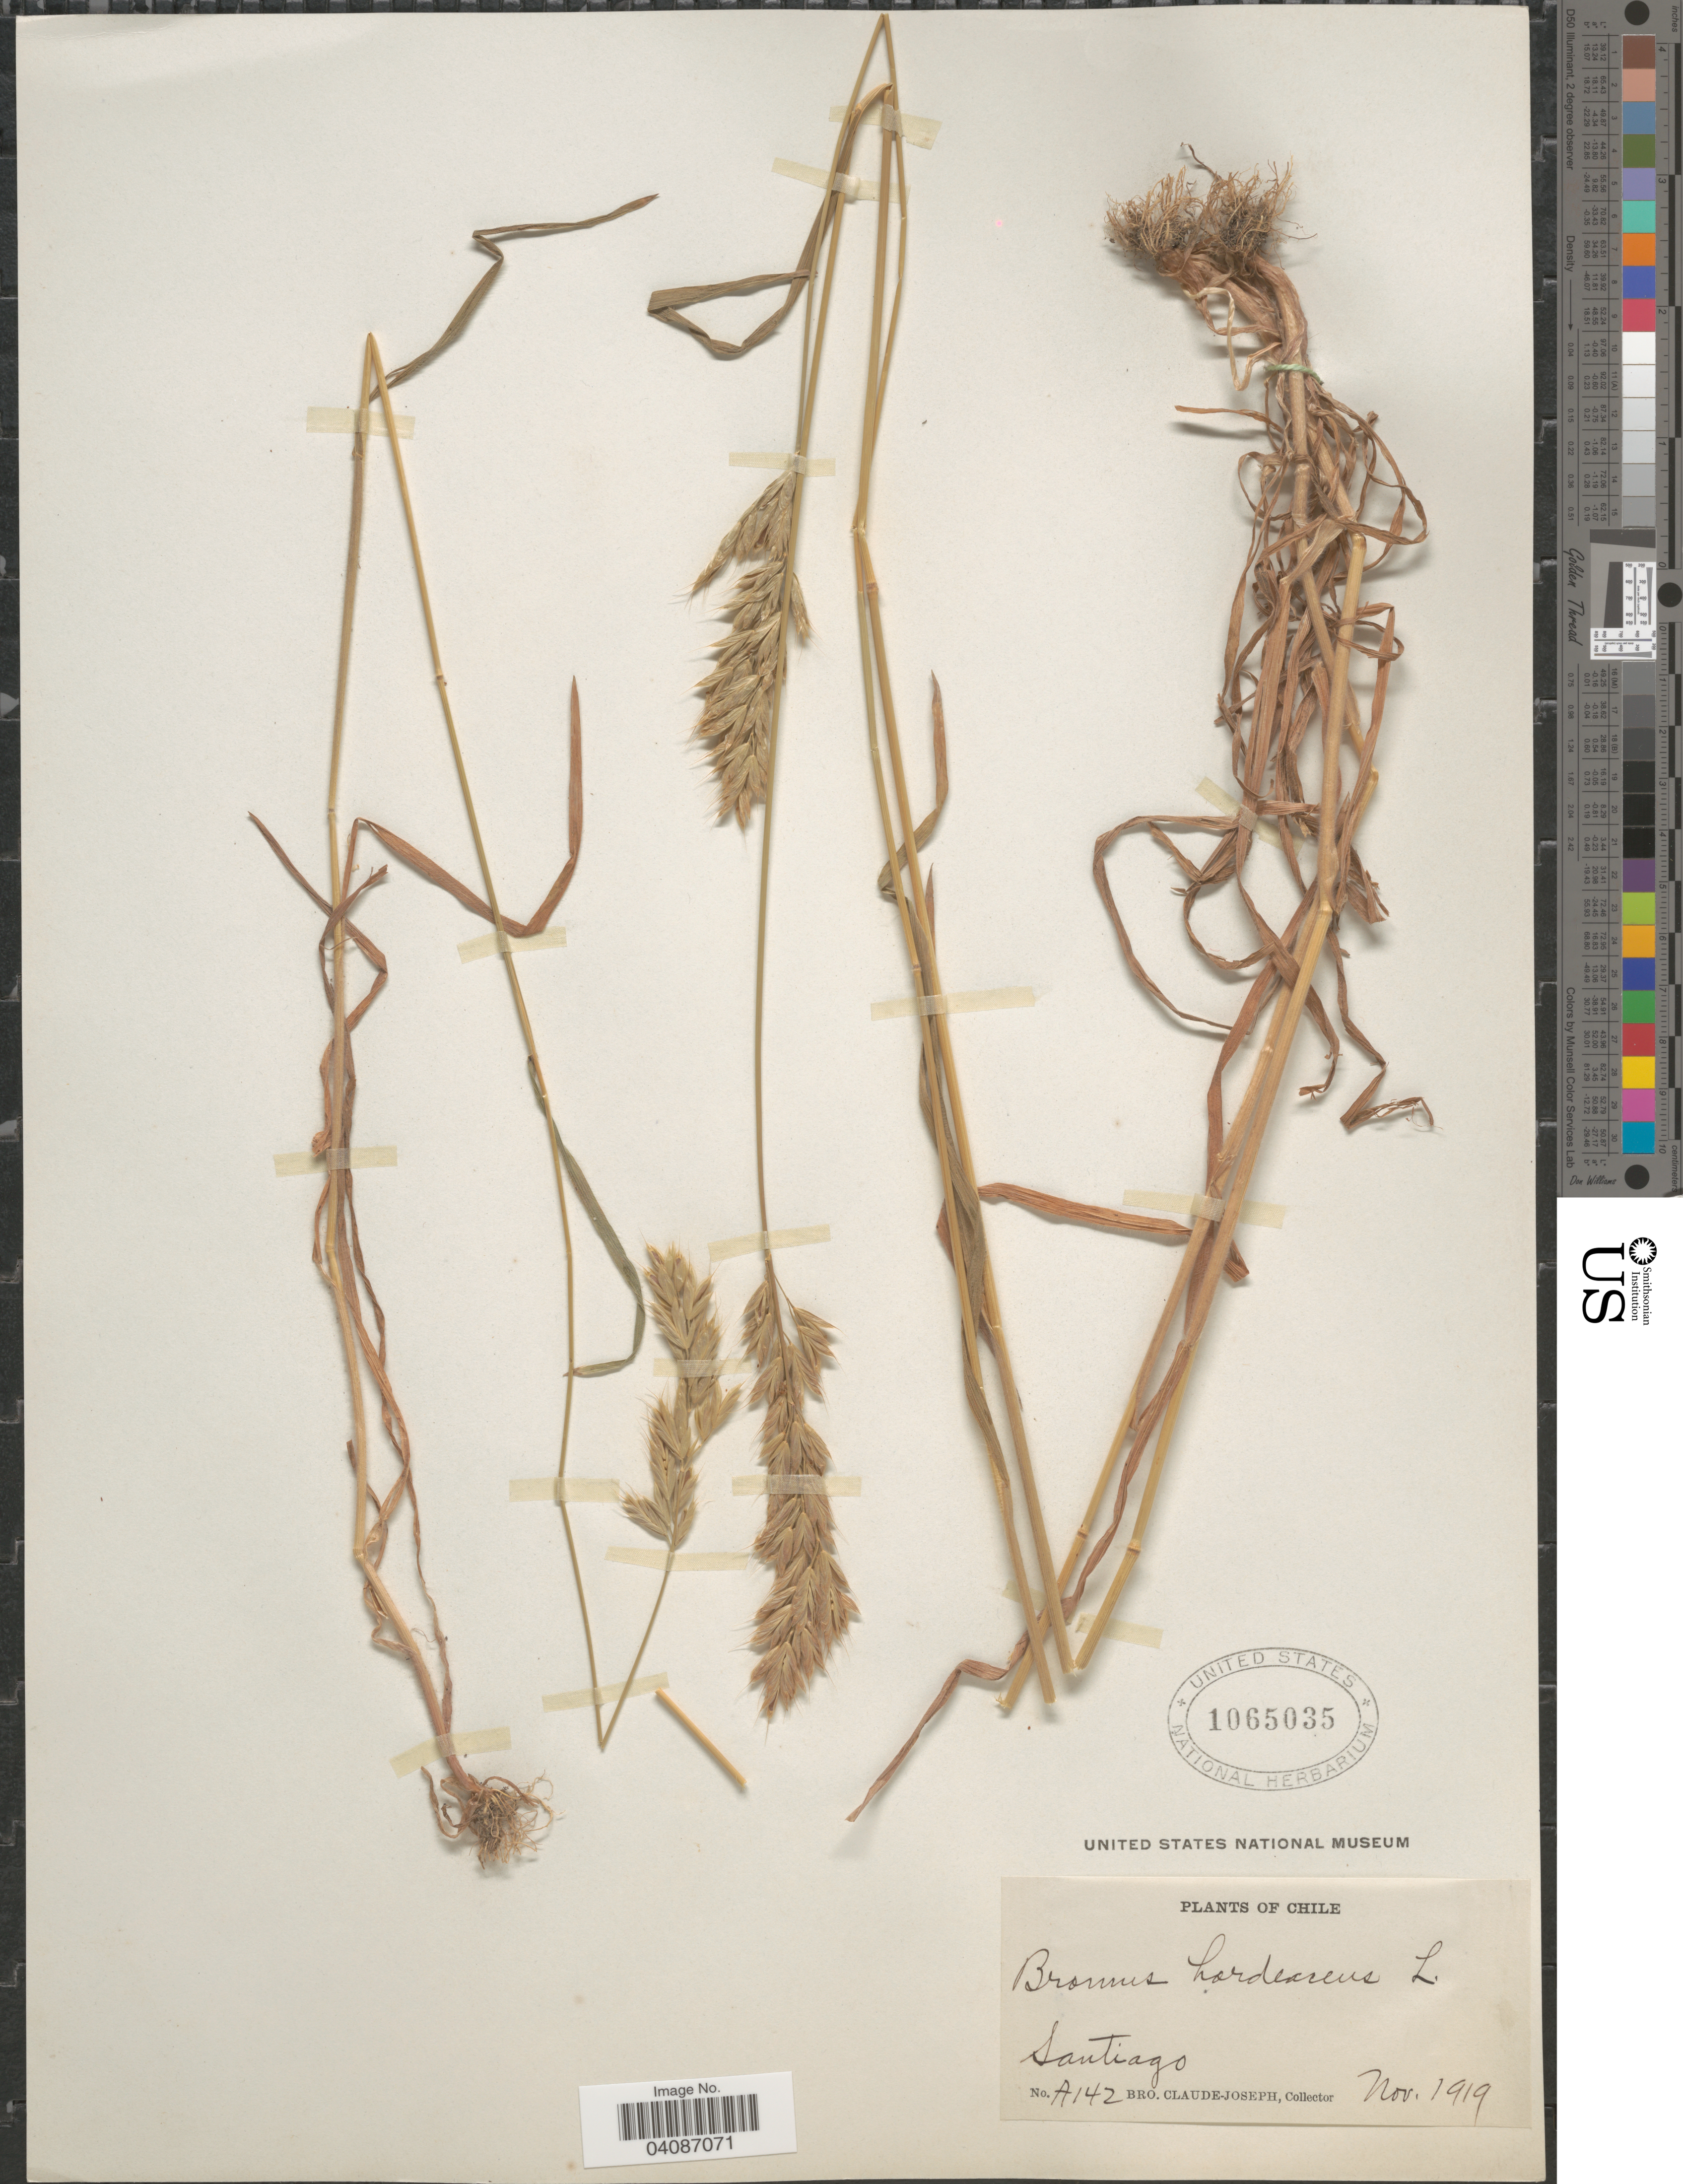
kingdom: Plantae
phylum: Tracheophyta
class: Liliopsida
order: Poales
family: Poaceae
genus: Bromus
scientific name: Bromus hordeaceus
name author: L.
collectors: Bro. Claude-Joseph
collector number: A142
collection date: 1919-11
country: Chile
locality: Santiago.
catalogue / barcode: US 1065035